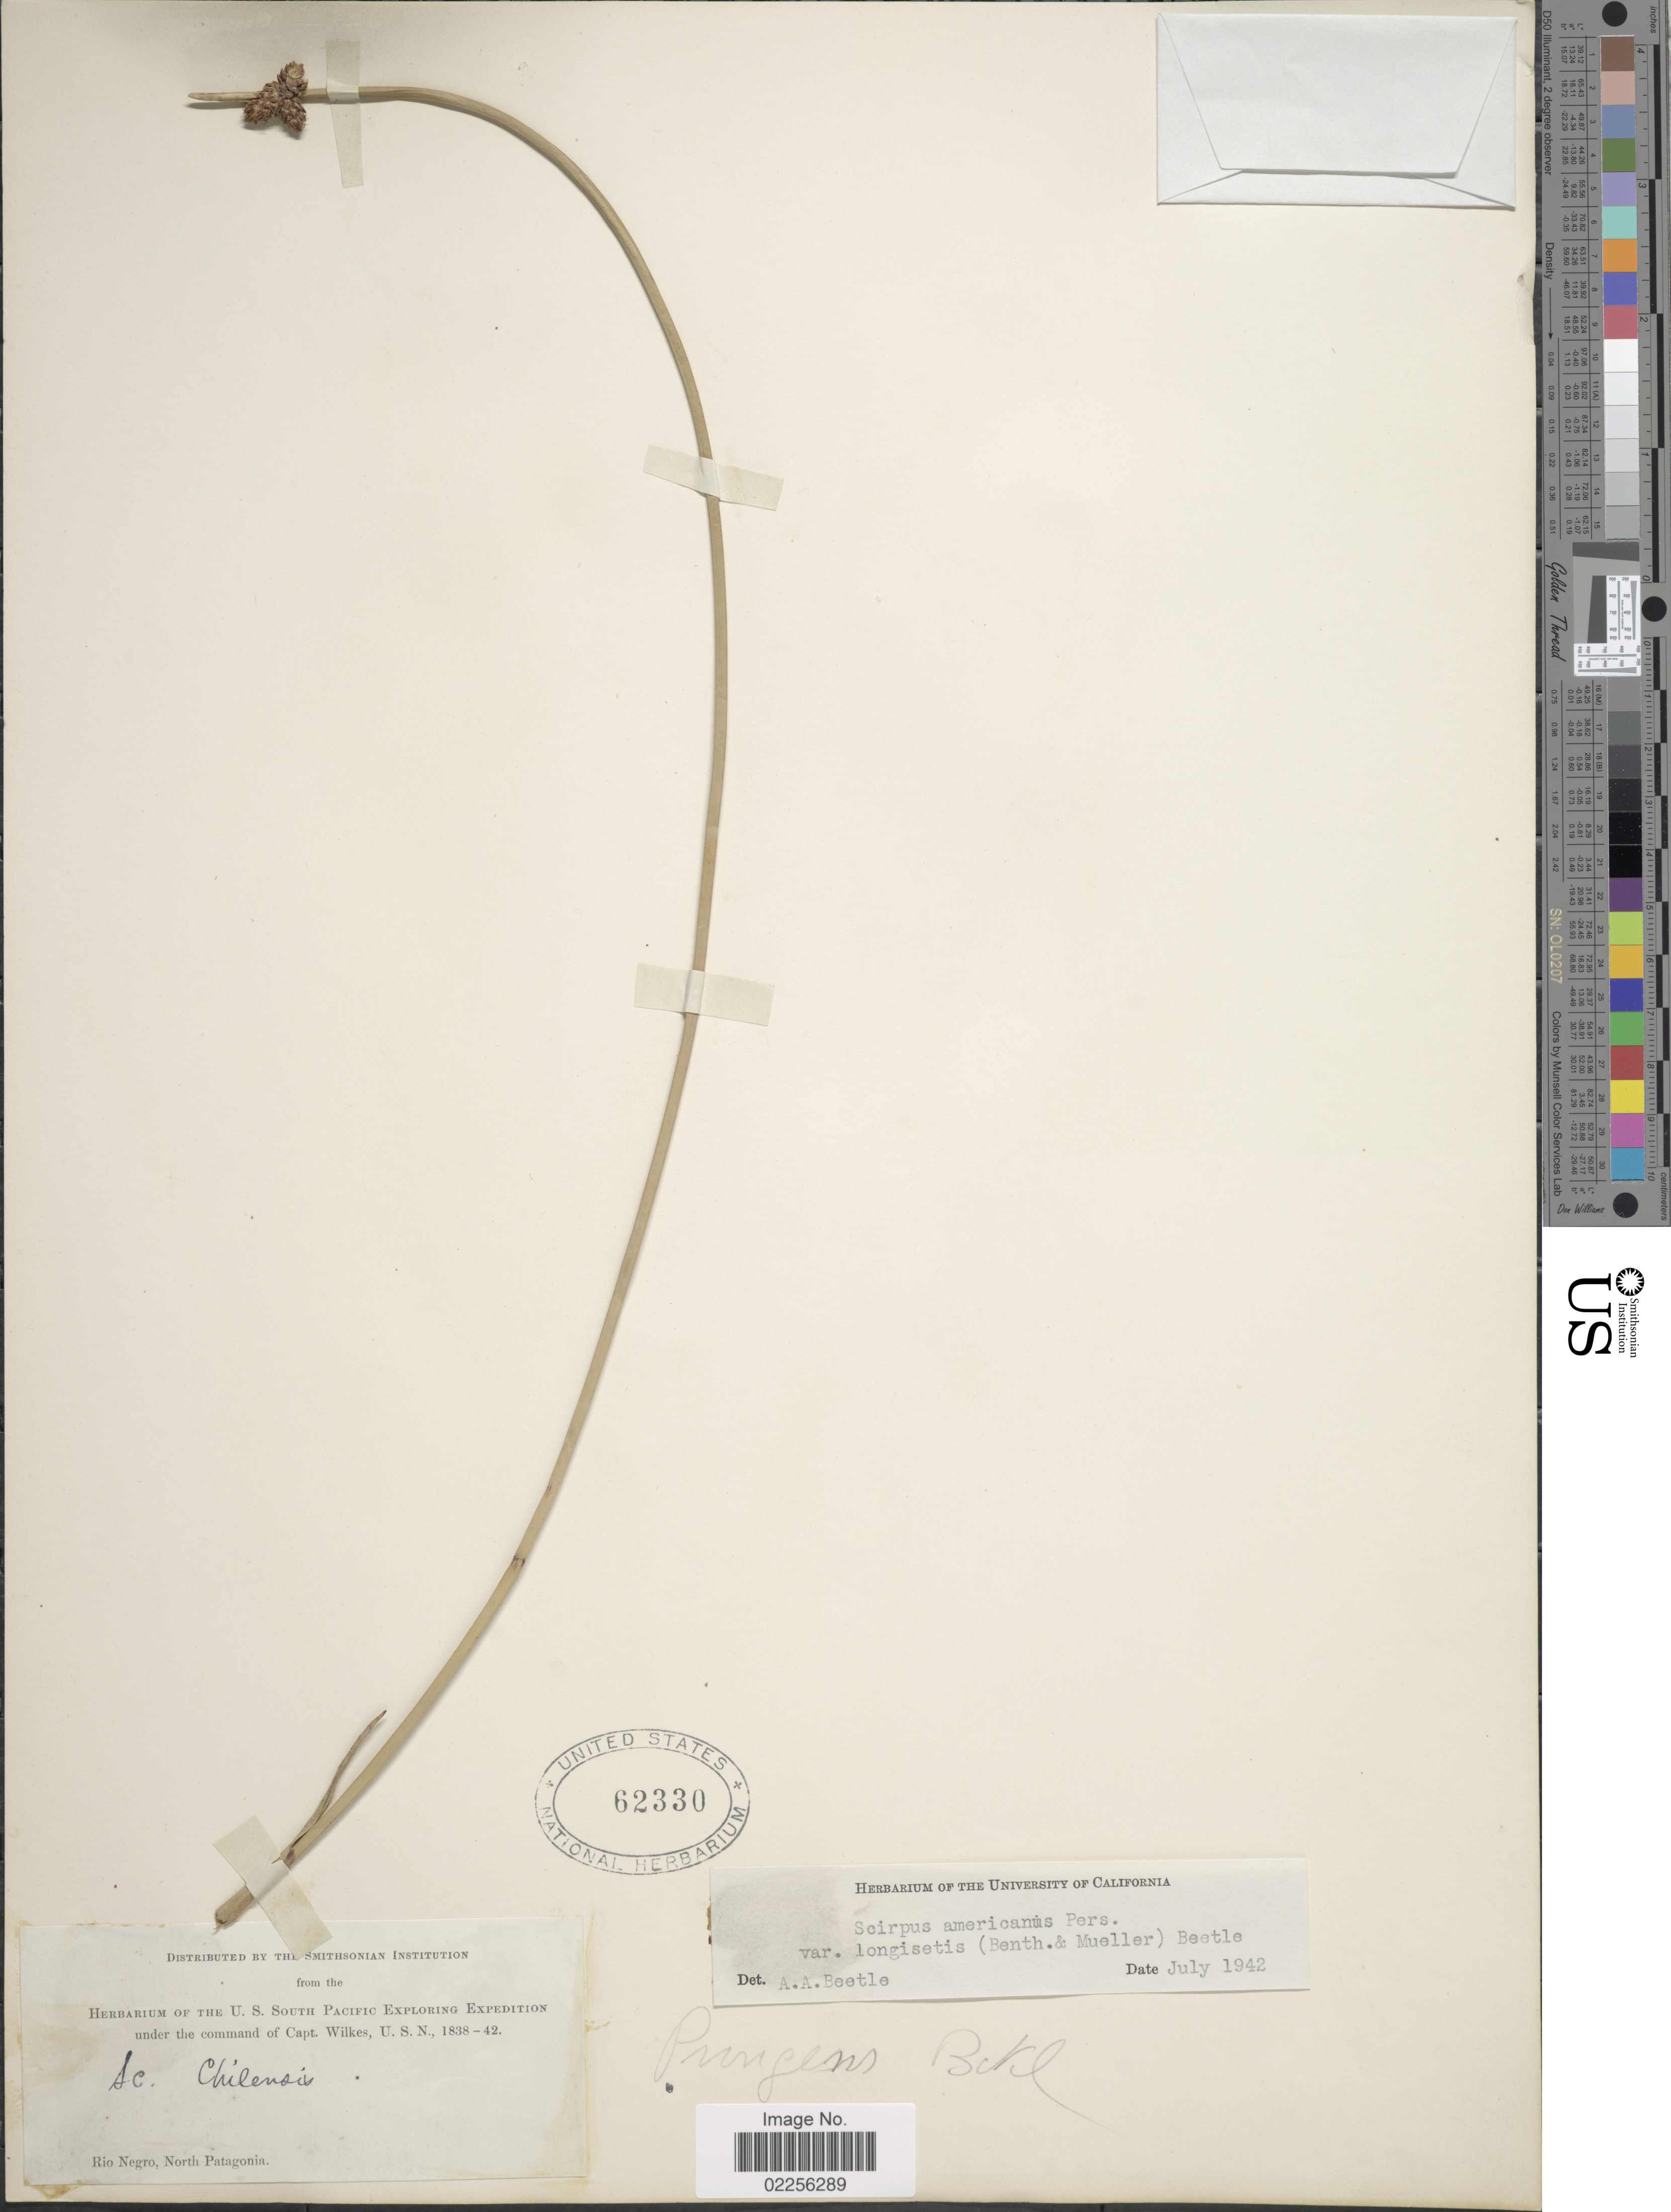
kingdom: Plantae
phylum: Tracheophyta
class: Liliopsida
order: Poales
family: Cyperaceae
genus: Schoenoplectus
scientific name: Schoenoplectus pungens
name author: (Vahl) Palla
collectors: Wilkes Explor. Exped.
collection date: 1838/1842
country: Argentina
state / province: Rio Negro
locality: North Patagonia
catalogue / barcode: US 62330